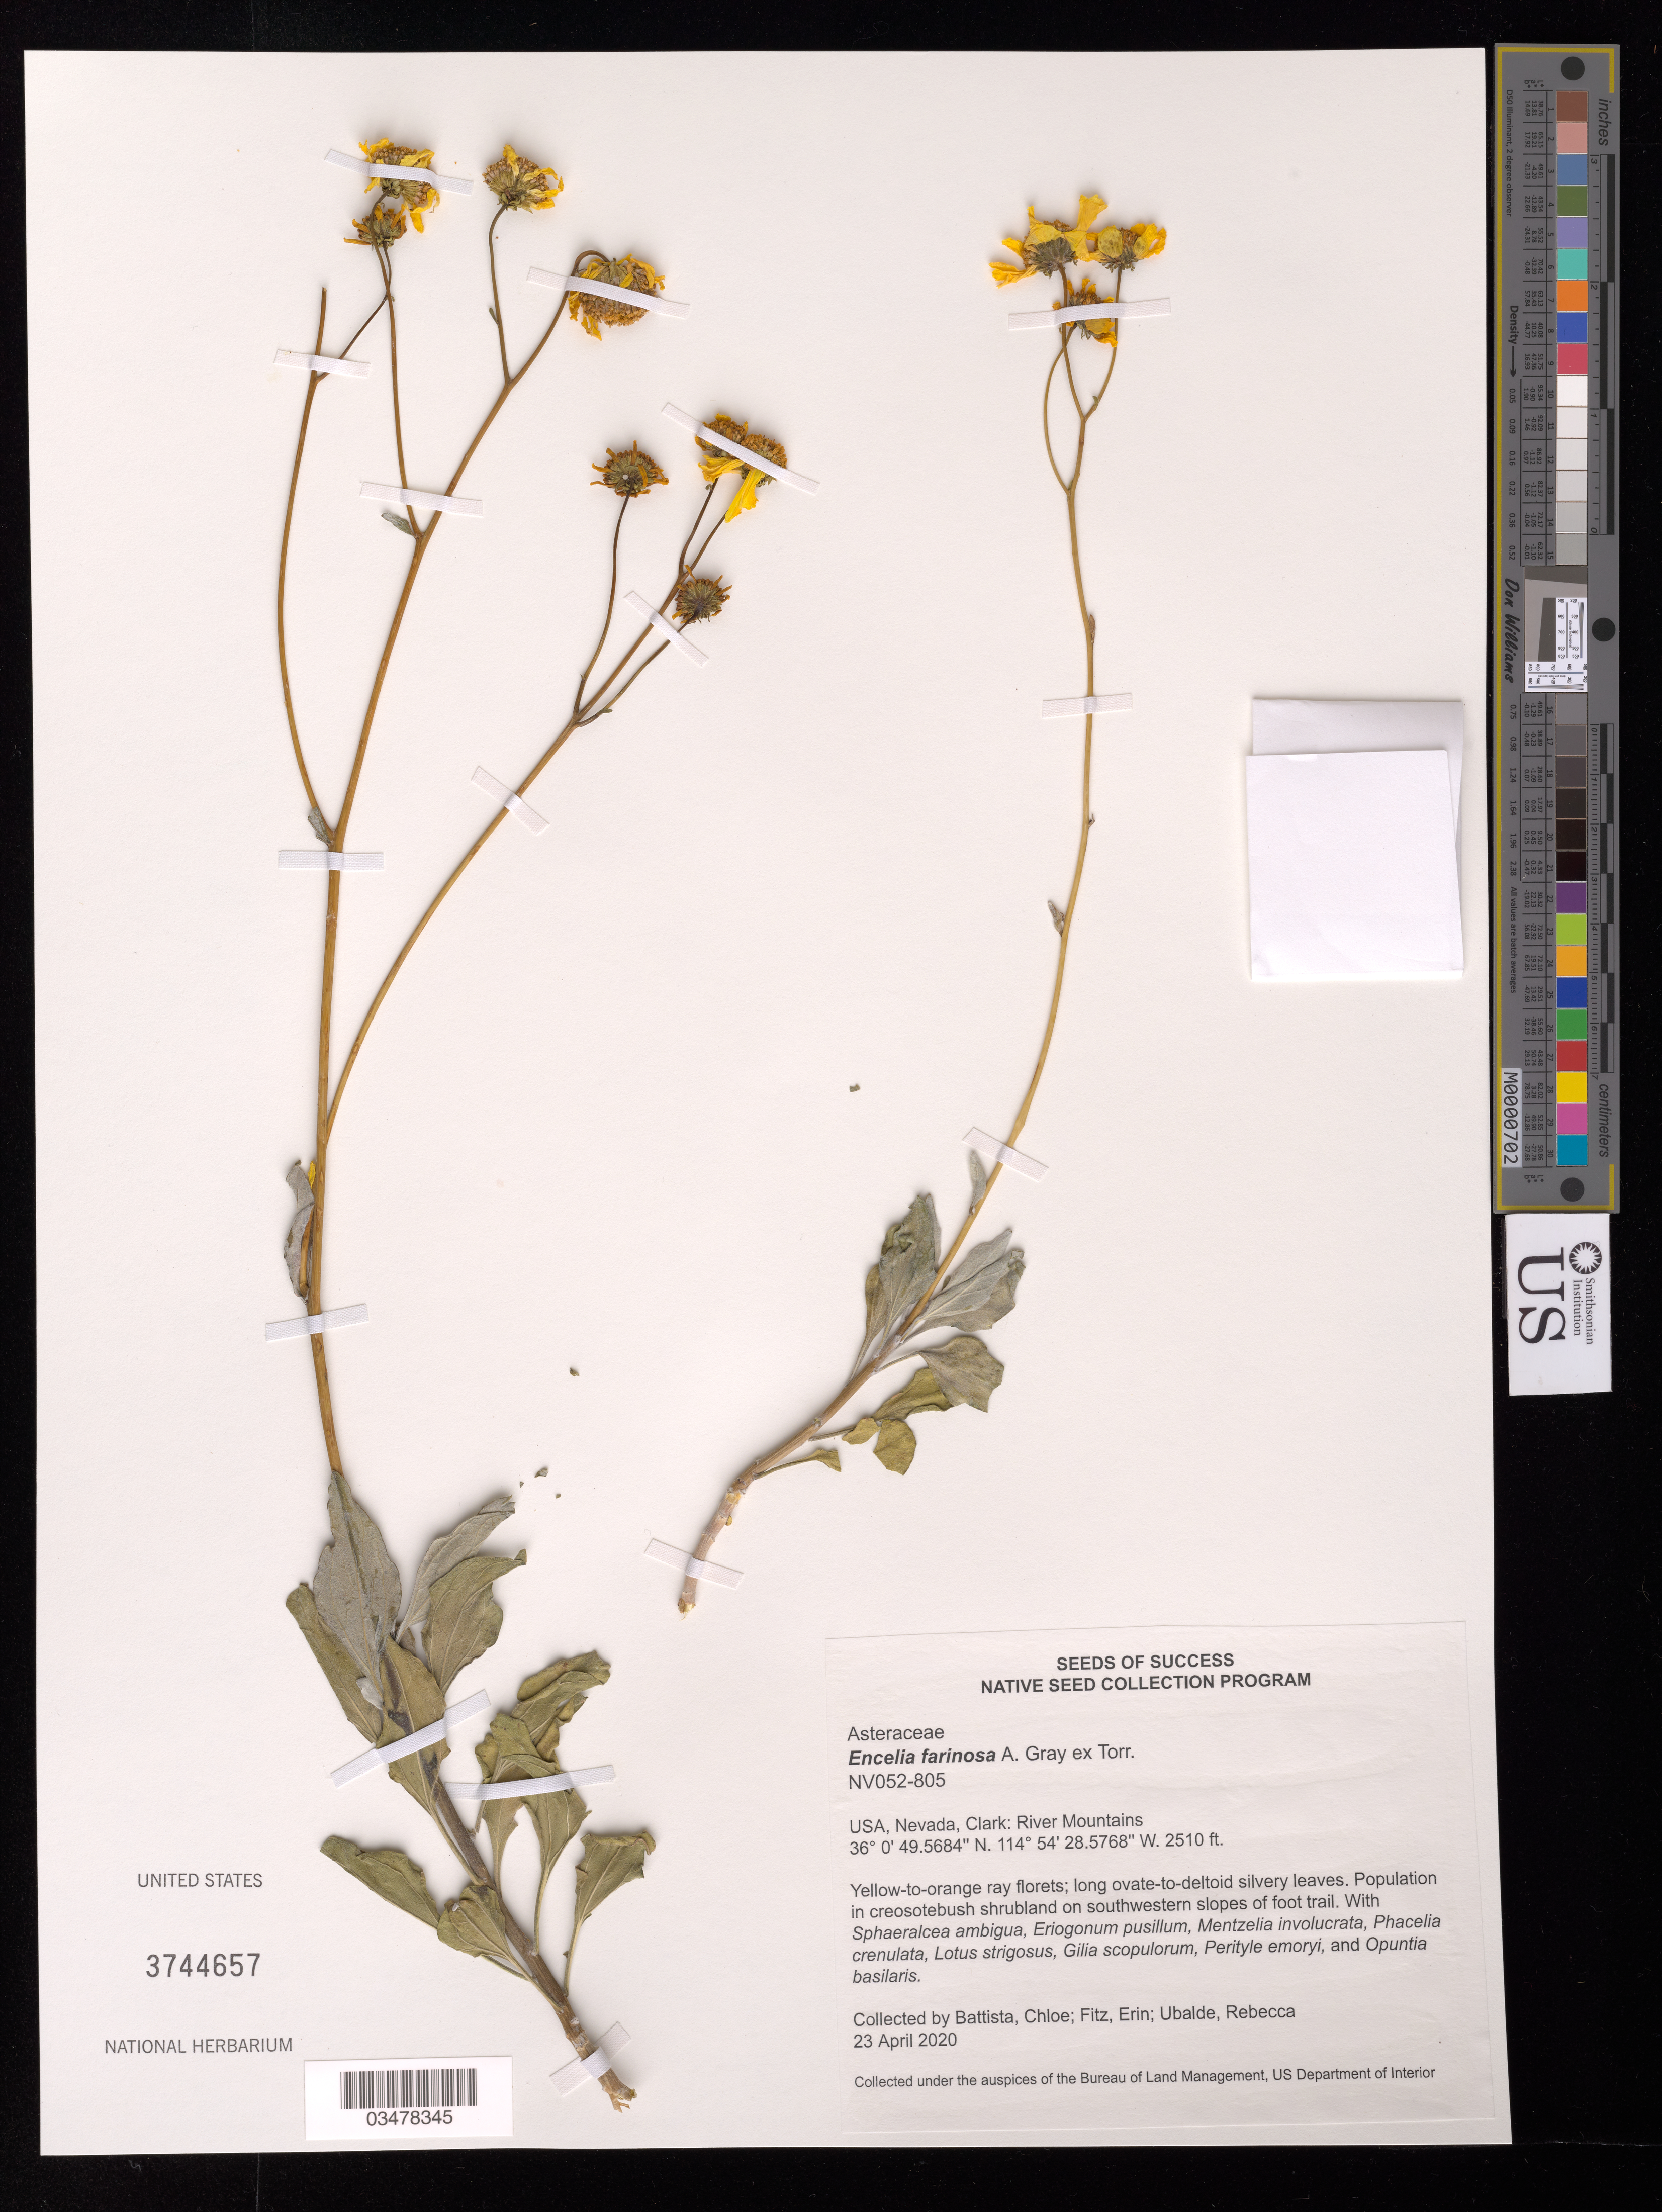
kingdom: Plantae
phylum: Tracheophyta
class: Magnoliopsida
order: Asterales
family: Asteraceae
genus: Encelia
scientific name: Encelia farinosa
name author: A. Gray ex Torr.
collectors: C. Battista, E. Fitz & R. Ubalde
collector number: NV052-805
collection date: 2020-04-23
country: United States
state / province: Nevada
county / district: Clark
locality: River Mountains.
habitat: Creosotebush shrubland. With Phacelia crenulata, Lotus strigosus, Opuntia basilaris, etc.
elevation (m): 765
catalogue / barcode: US 3744657